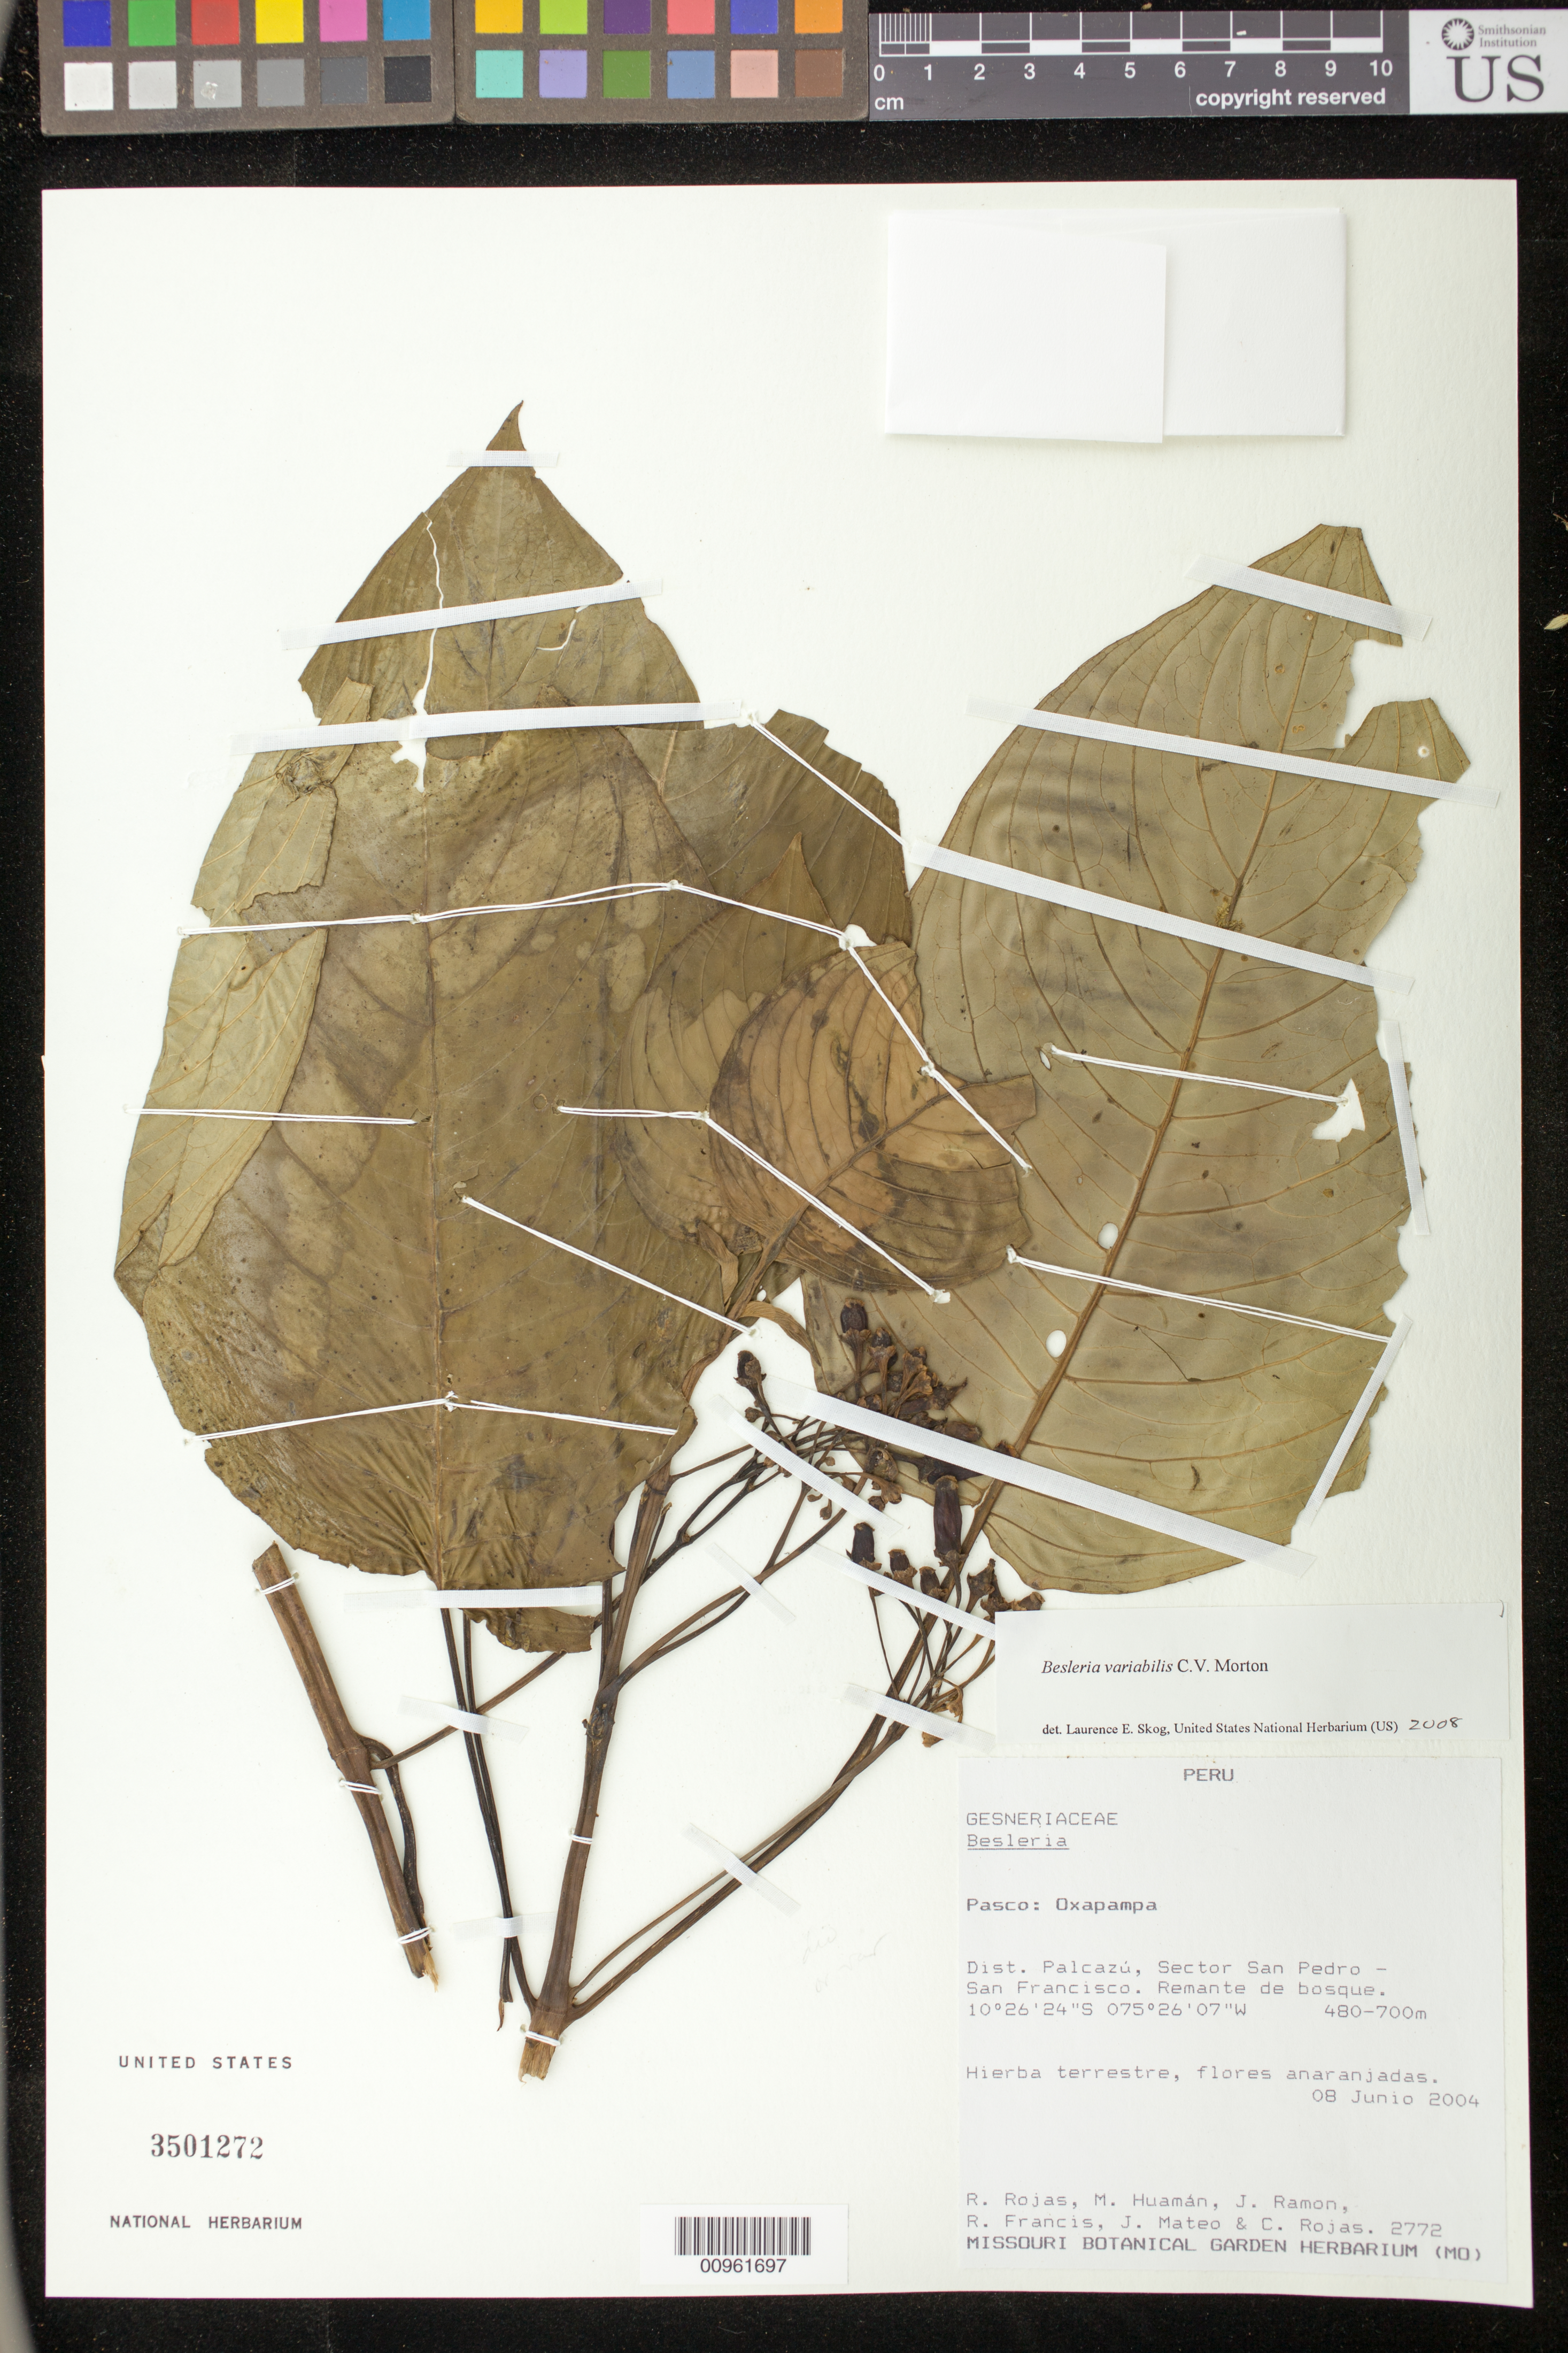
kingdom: Plantae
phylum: Tracheophyta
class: Magnoliopsida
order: Lamiales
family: Gesneriaceae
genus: Besleria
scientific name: Besleria variabilis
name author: C.V. Morton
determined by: Skog, Laurence E.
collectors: R. Rojas & et al.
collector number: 2772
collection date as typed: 08 Jun 2004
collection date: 2004-06-08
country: Peru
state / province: Pasco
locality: Pasco: Oxapampa. Dist. Palcazú, sector San Pedro-San Francisco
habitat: Remanente de bosque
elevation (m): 480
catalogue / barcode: US 3501272